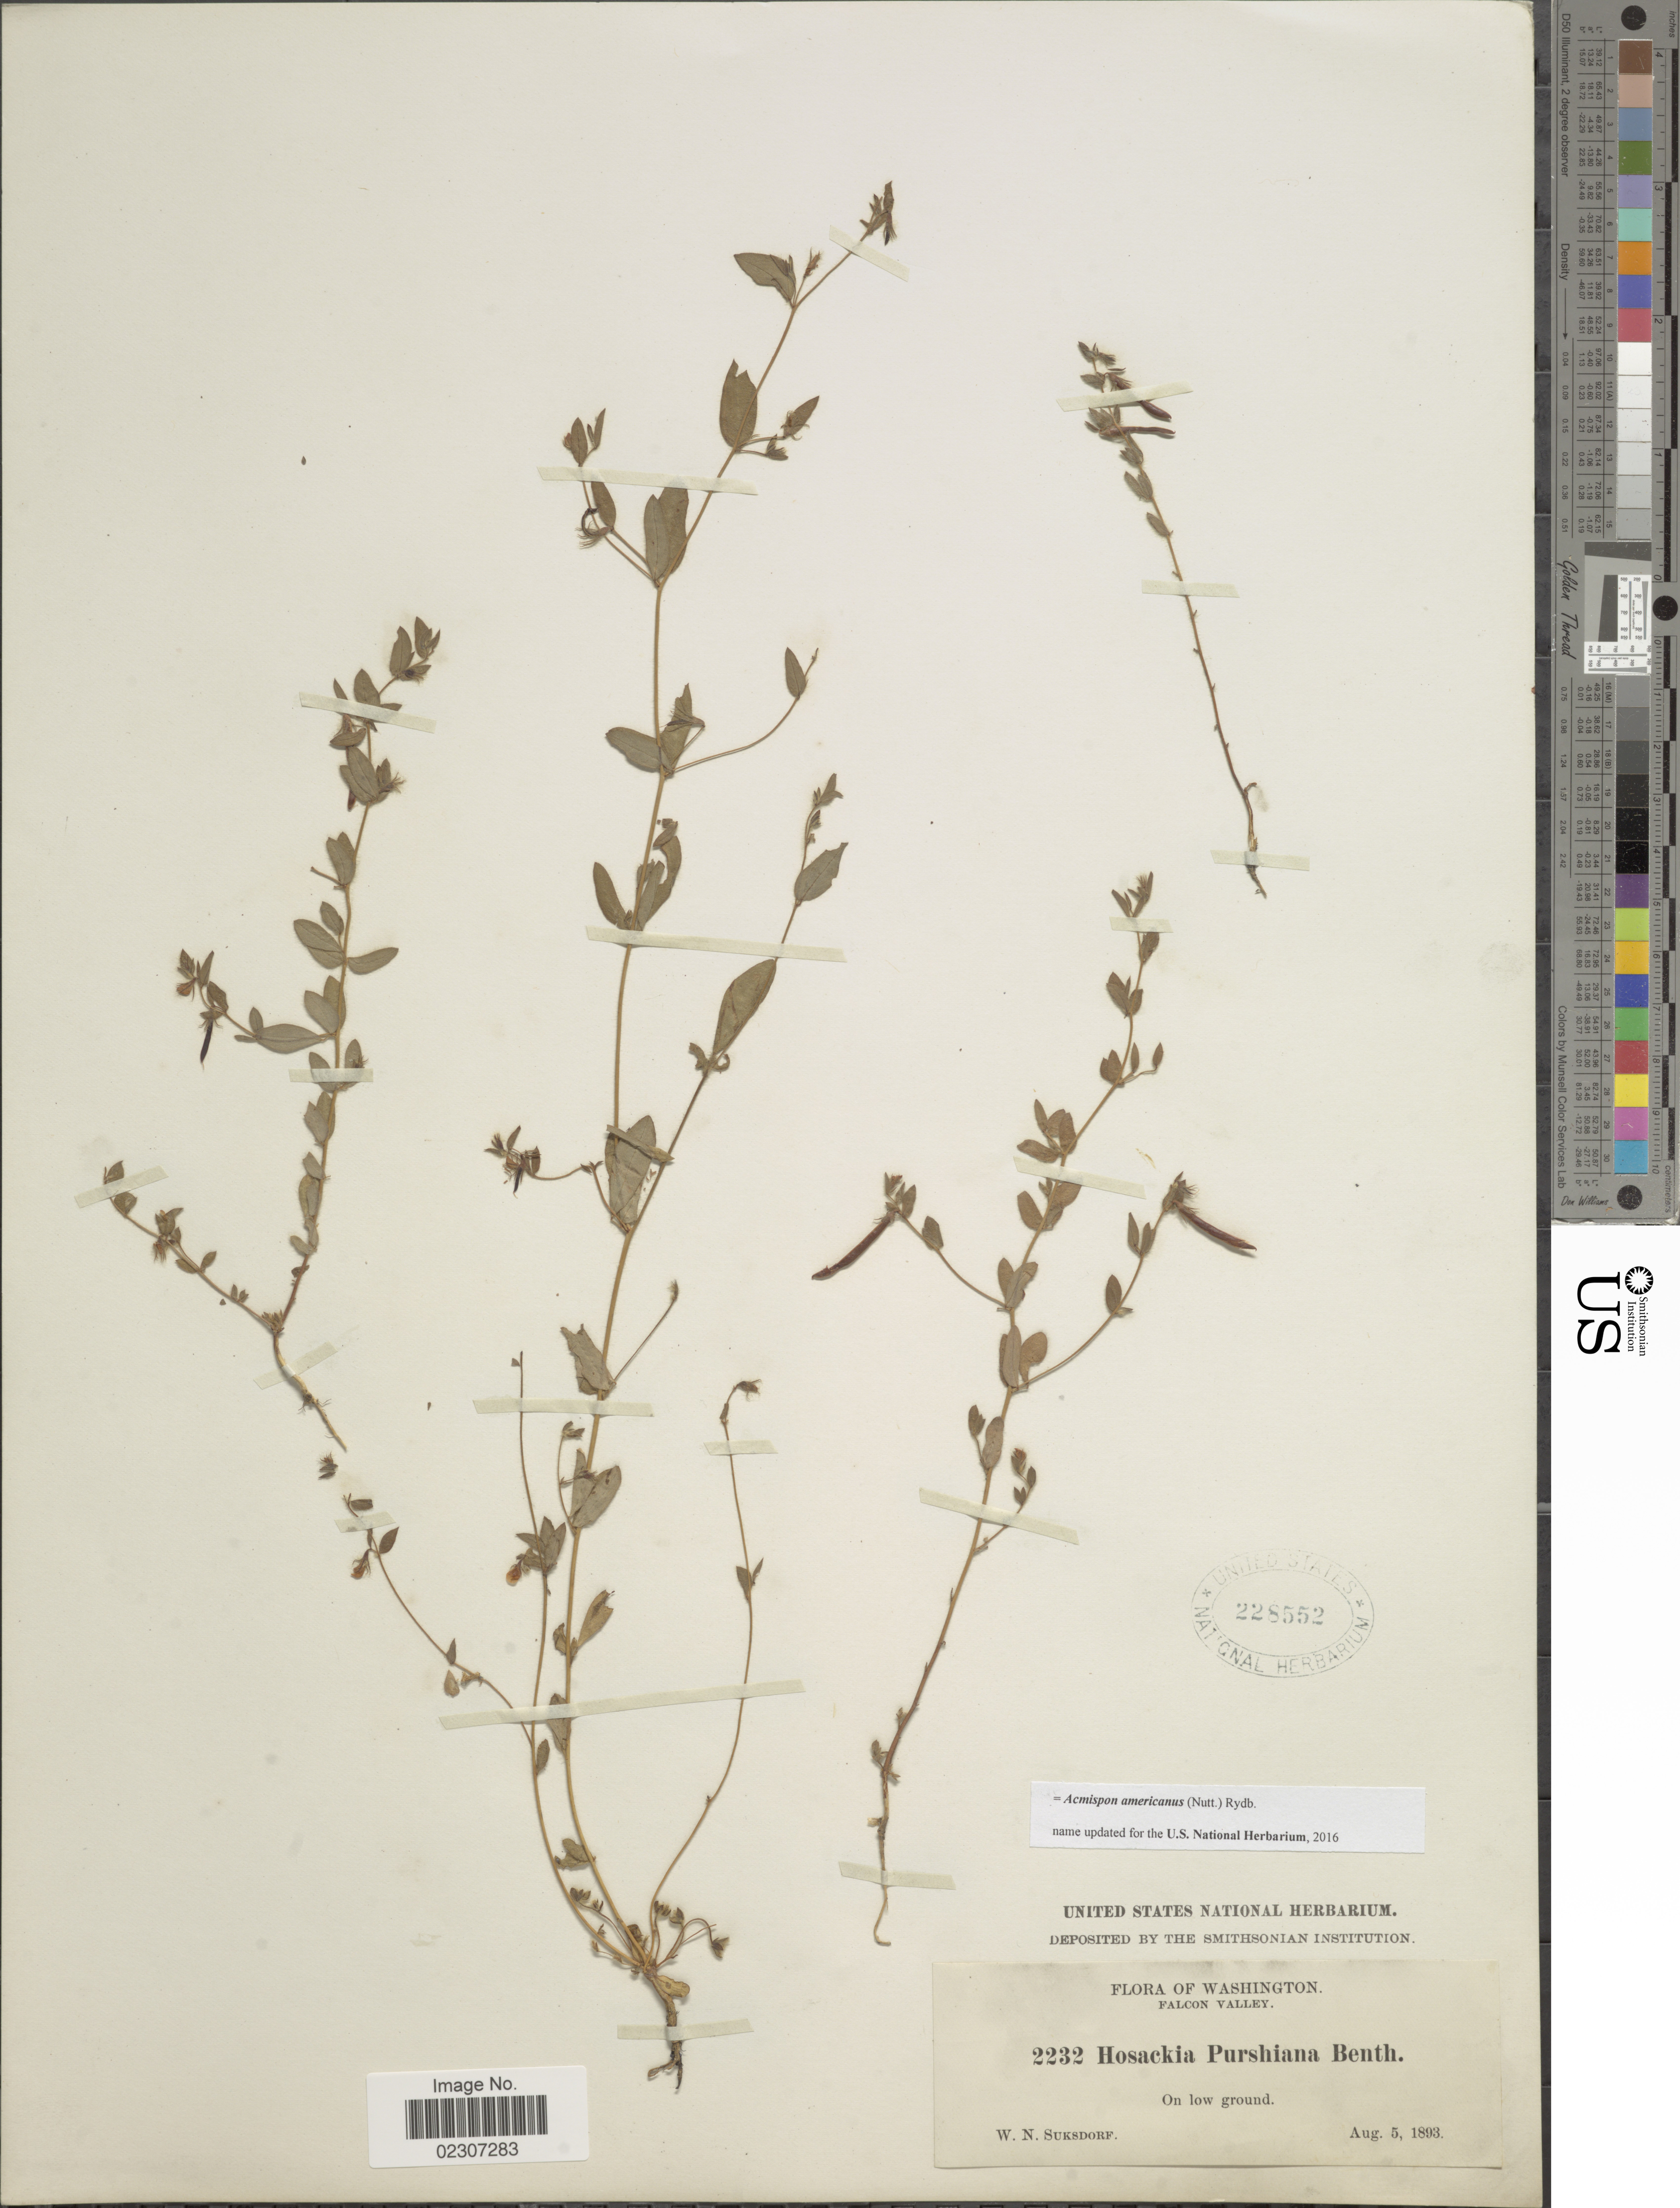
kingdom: Plantae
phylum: Tracheophyta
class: Magnoliopsida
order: Fabales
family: Fabaceae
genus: Acmispon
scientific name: Acmispon americanus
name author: (Nutt.) Rydb.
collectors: W. N. Suksdorf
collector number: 2232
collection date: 1893-08-05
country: United States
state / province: Washington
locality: Washington, Falcon valley. On low ground.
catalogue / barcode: US 228552